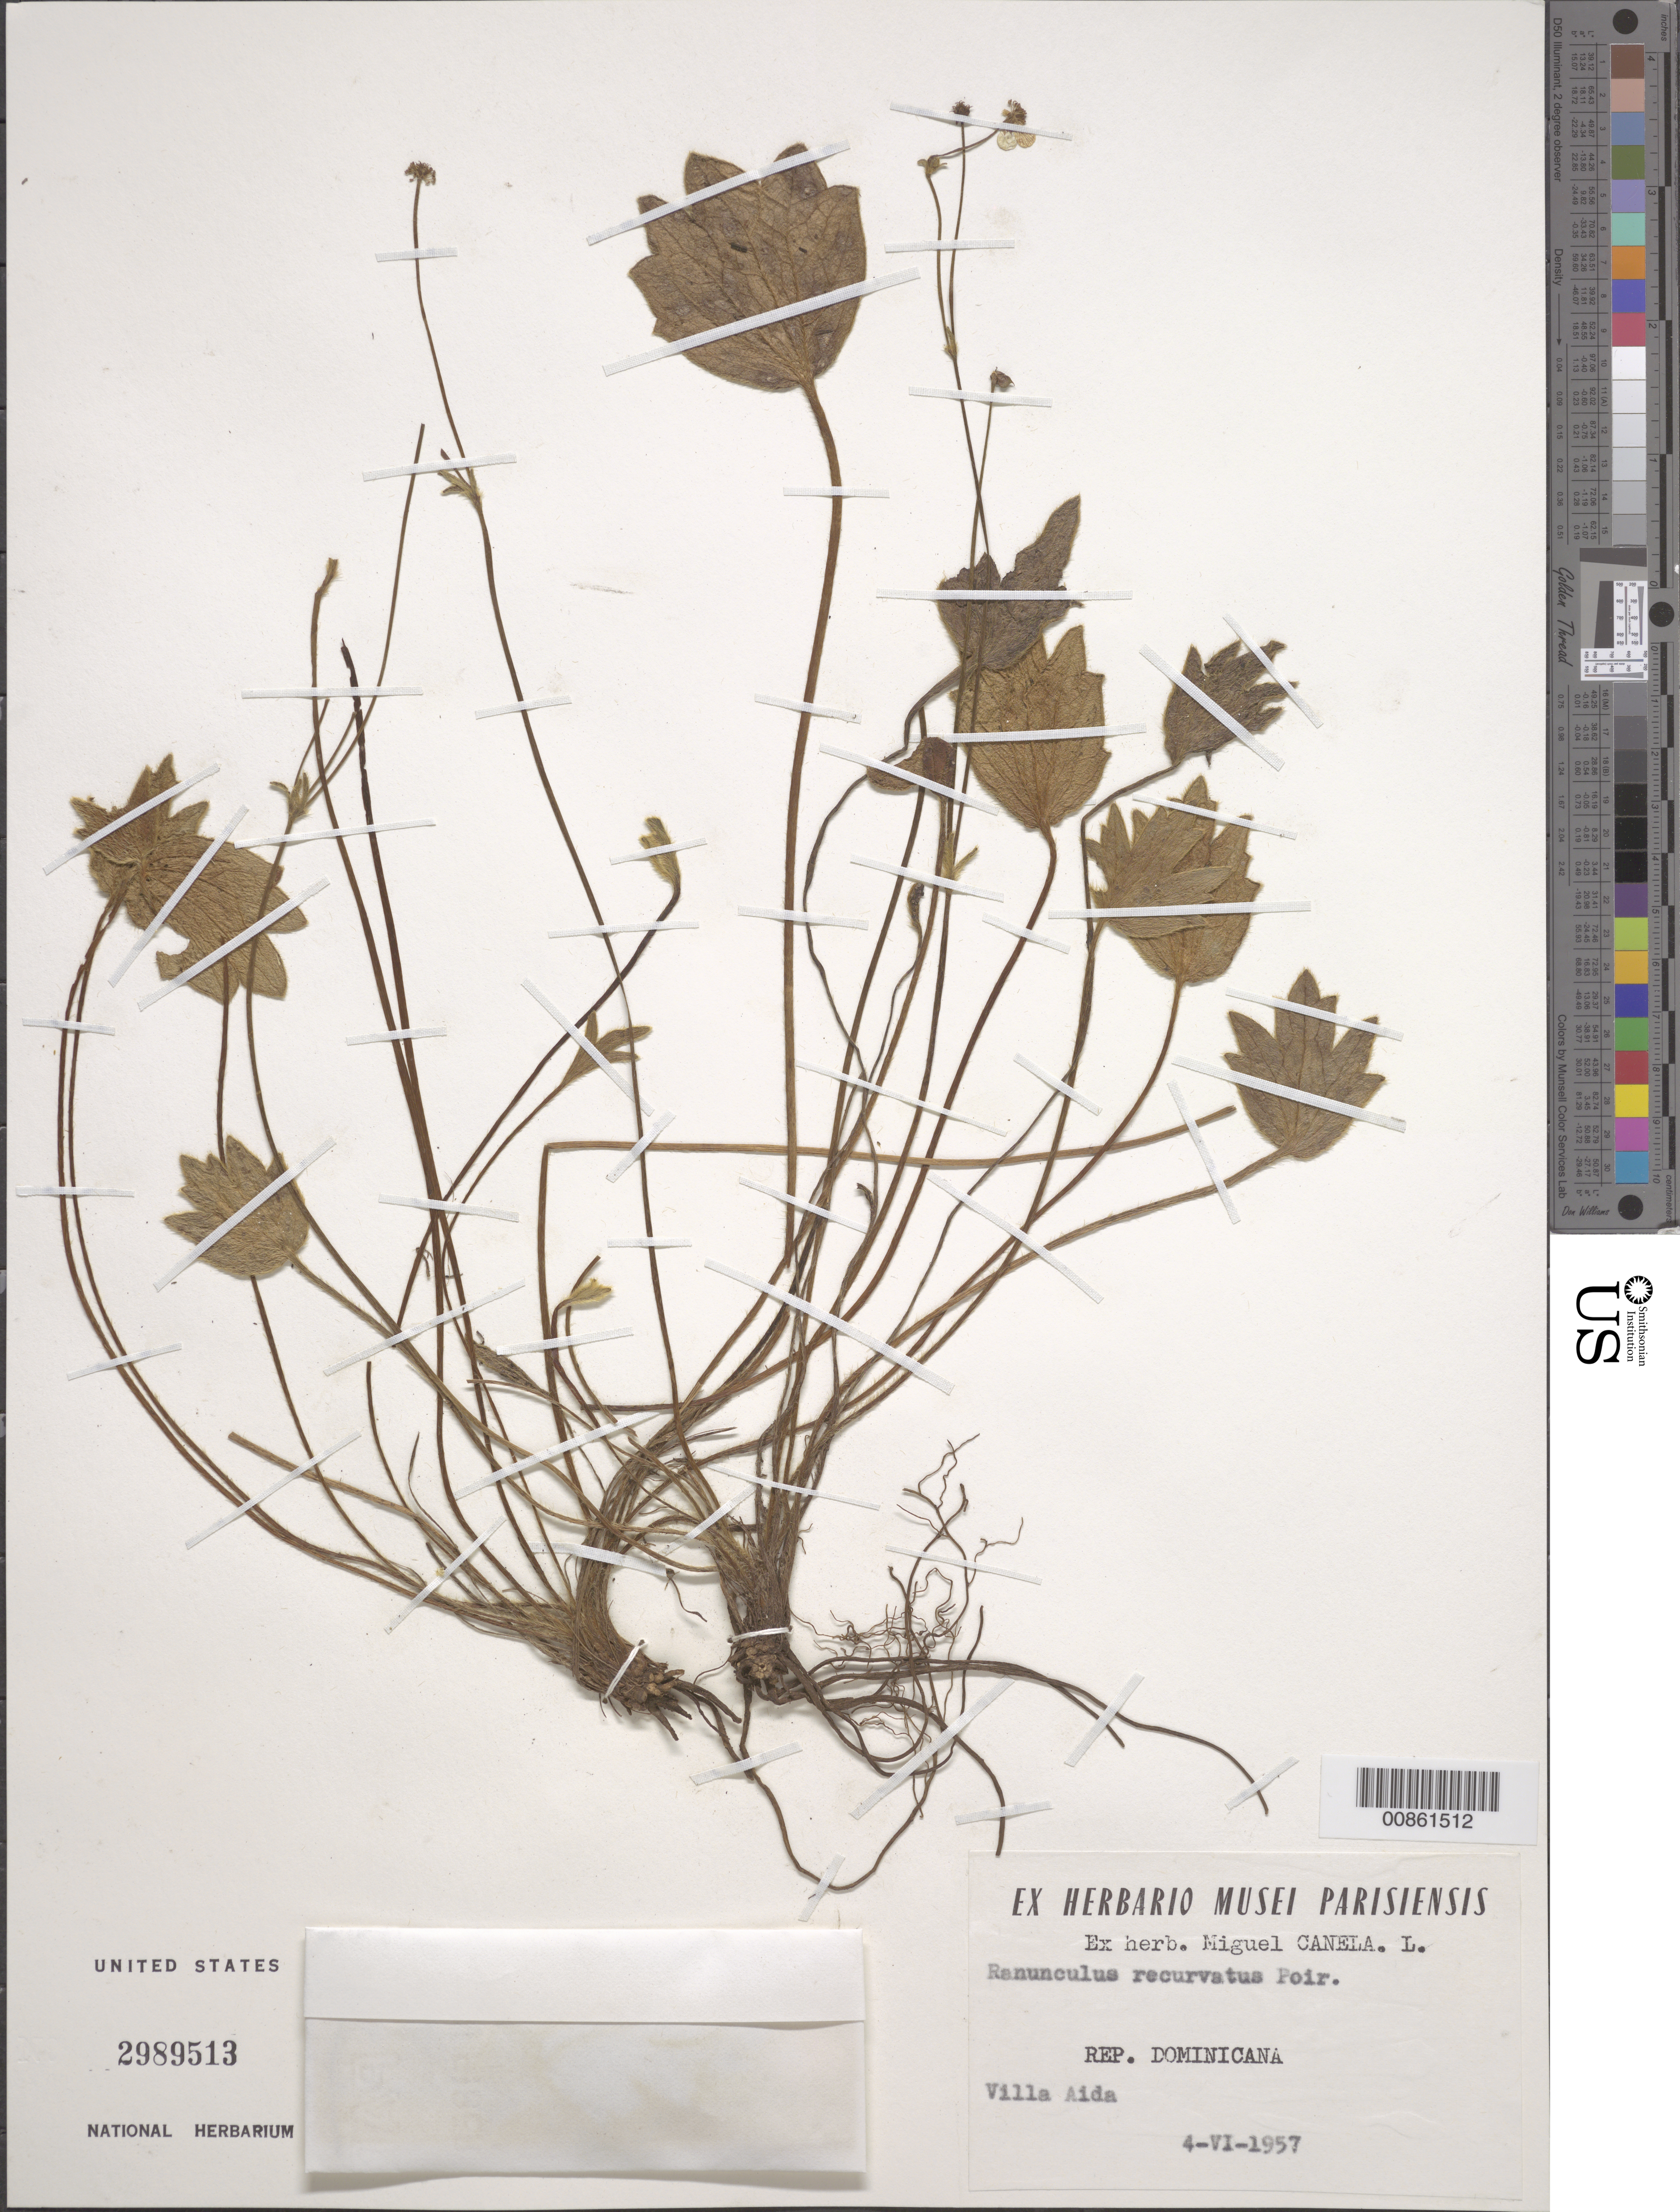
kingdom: Plantae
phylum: Tracheophyta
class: Magnoliopsida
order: Ranunculales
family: Ranunculaceae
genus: Ranunculus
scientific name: Ranunculus recurvatus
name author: Poir.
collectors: M. Canela Lazaro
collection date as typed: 04 Jun 1957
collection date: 1957-06-04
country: Dominican Republic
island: Hispaniola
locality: Villa Aida.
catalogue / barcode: US 2989513